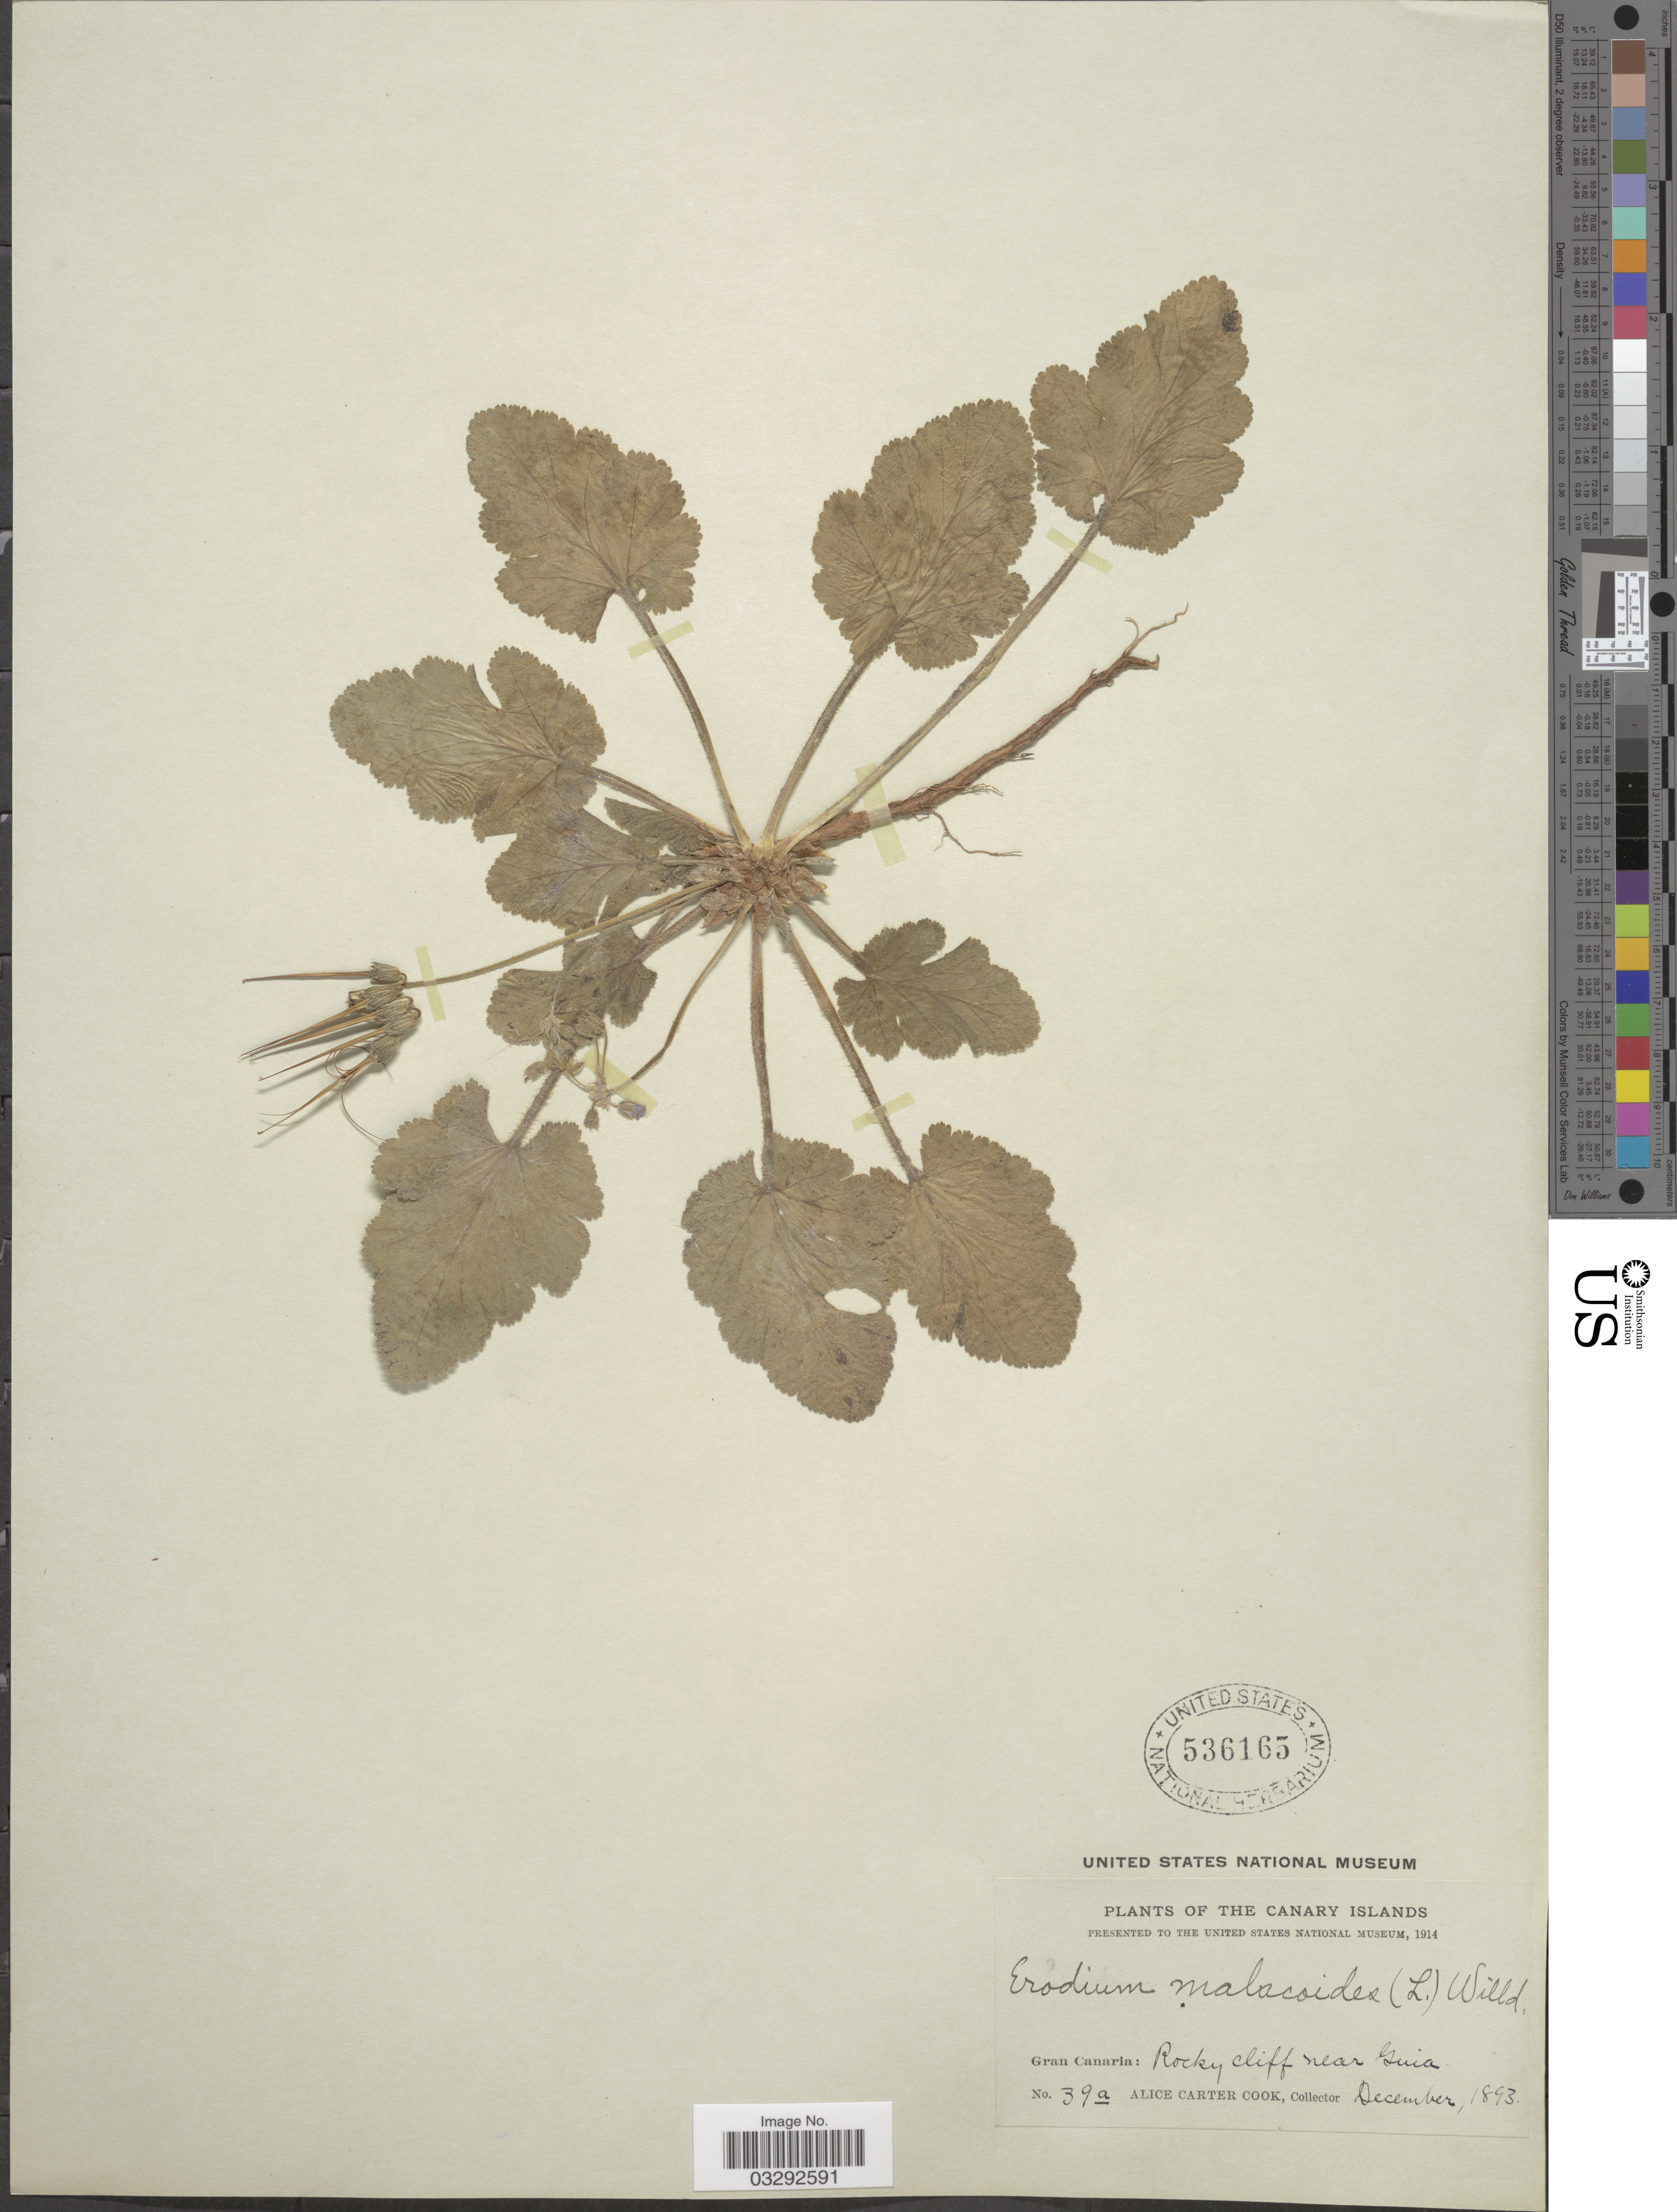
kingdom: Plantae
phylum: Tracheophyta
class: Magnoliopsida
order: Geraniales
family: Geraniaceae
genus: Erodium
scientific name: Erodium malacoides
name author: (L.) L'Hér.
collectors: Alice C. Cook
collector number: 39a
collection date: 1893-12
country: Spain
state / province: Canarias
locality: The Canary Islands. Gran Canaria: Rocky cliff near Guia.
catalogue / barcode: US 536165